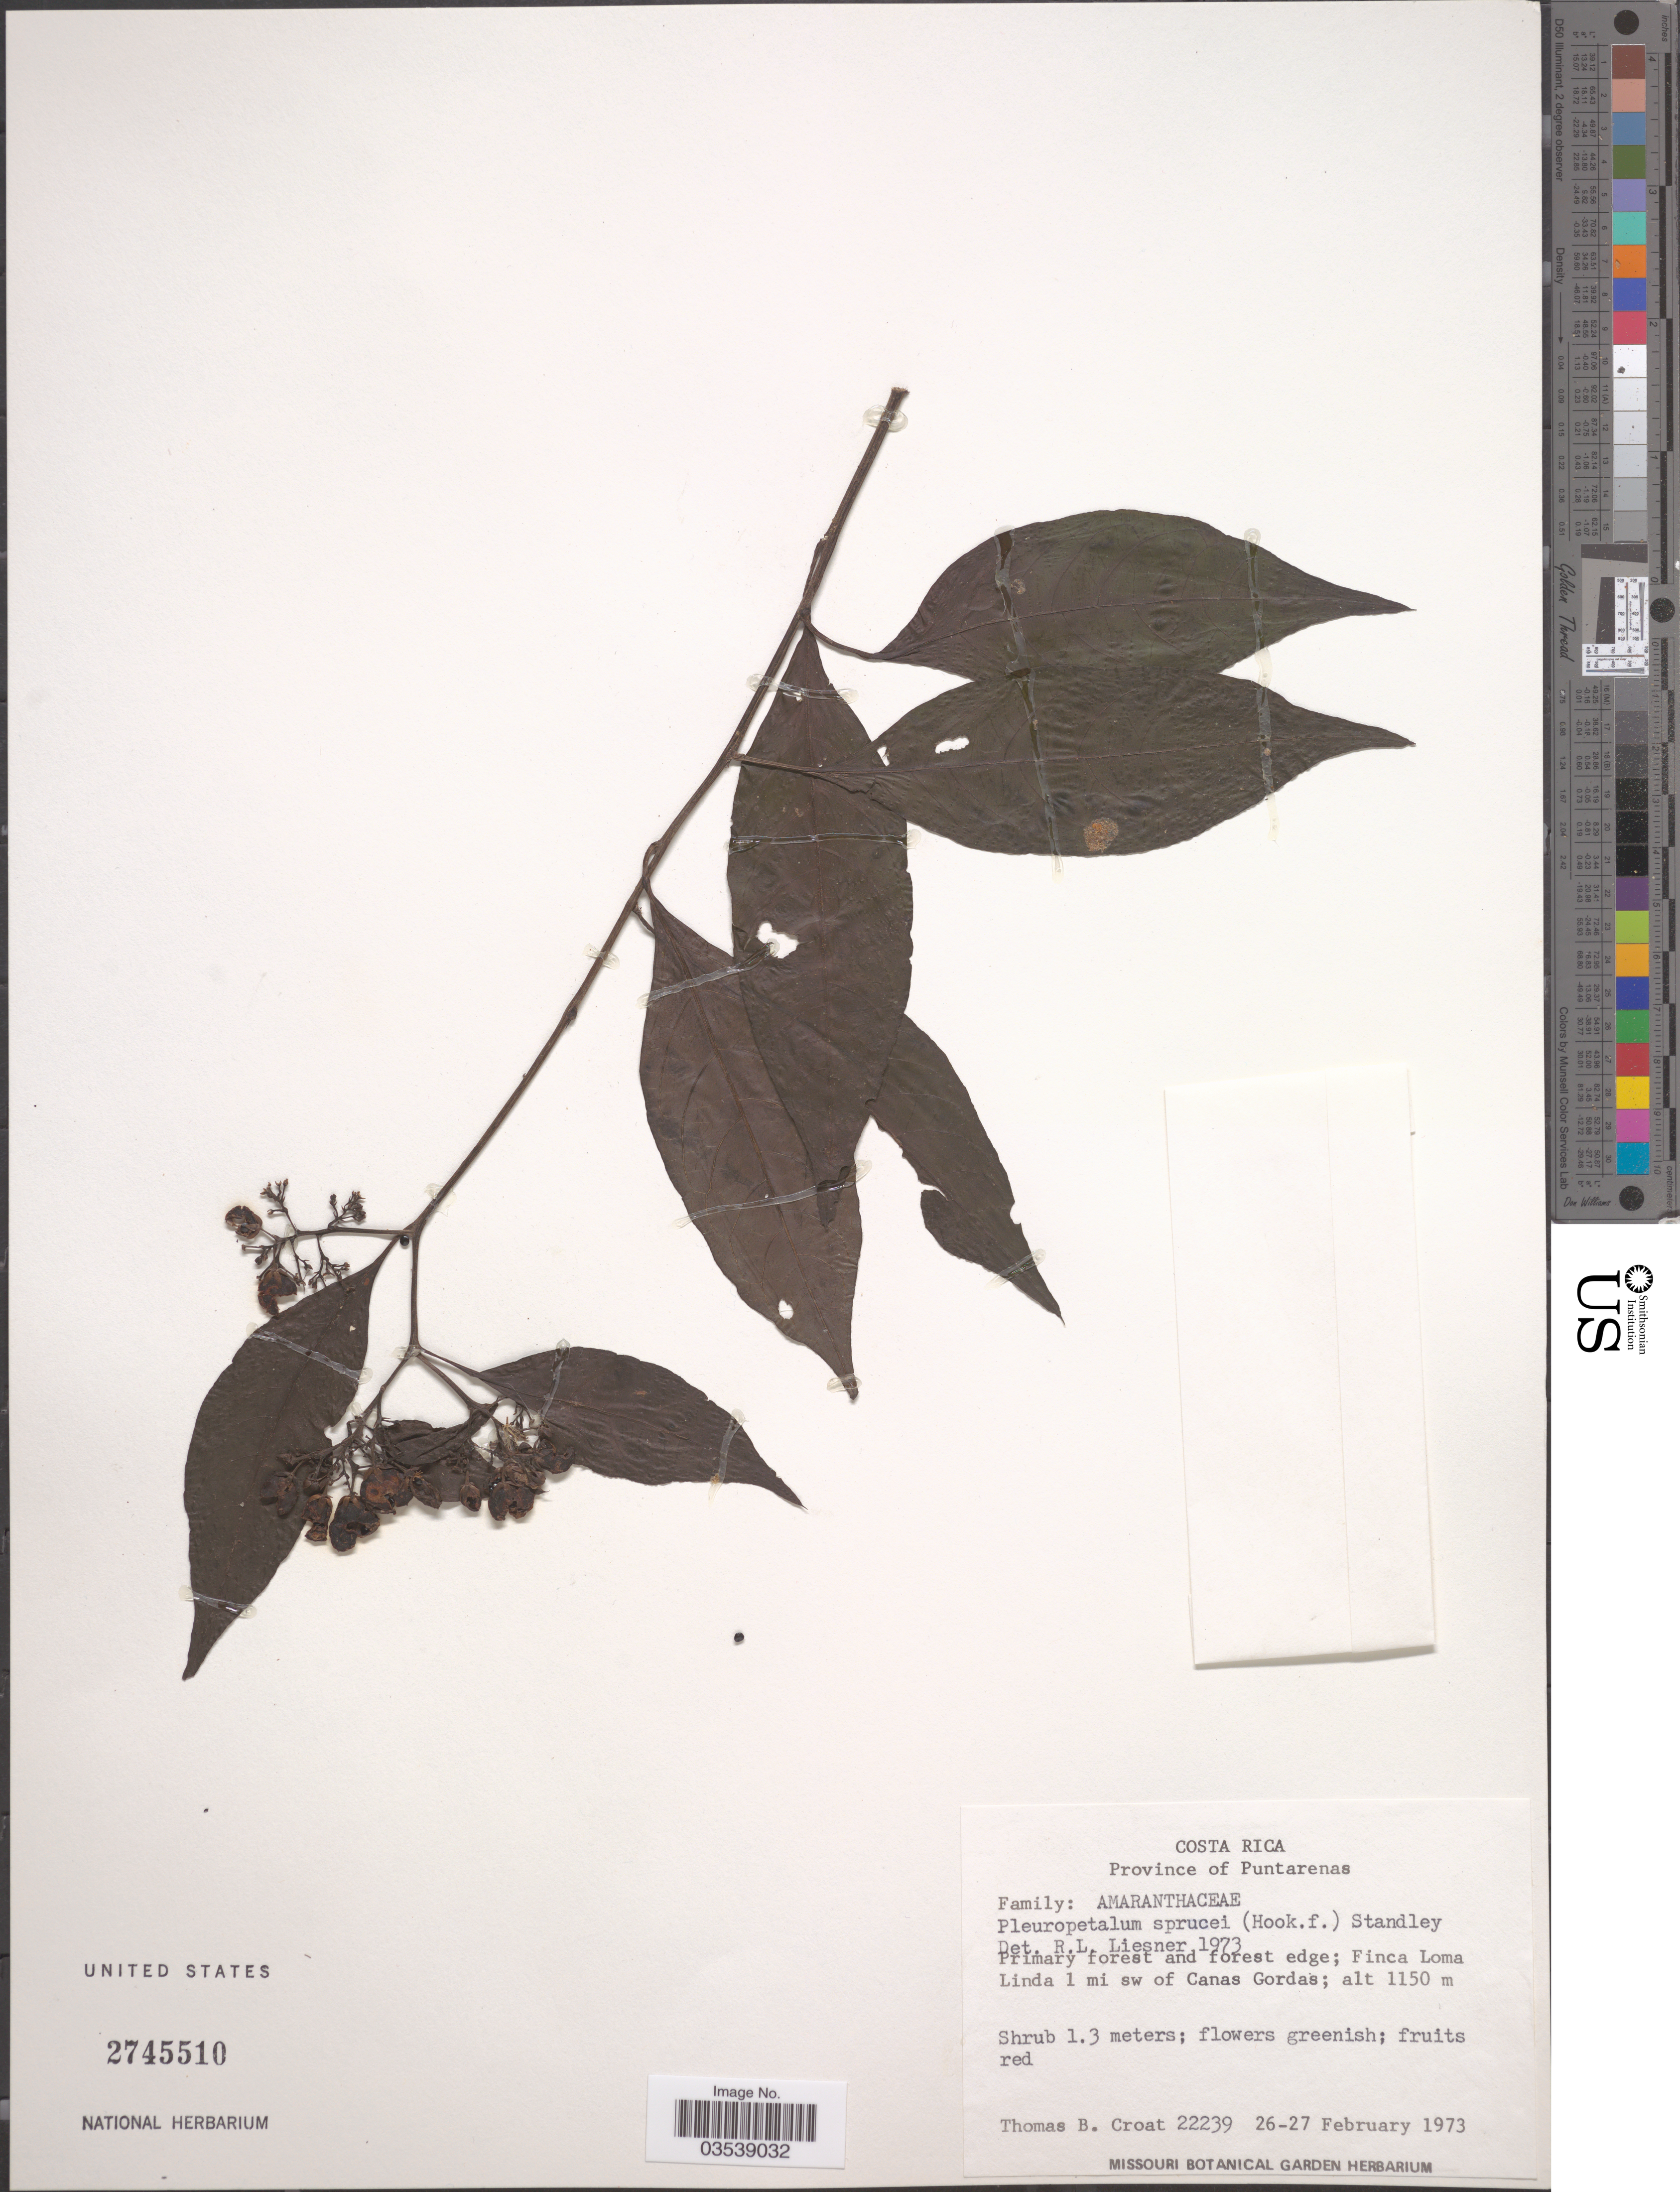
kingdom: Plantae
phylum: Tracheophyta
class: Magnoliopsida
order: Caryophyllales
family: Amaranthaceae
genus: Pleuropetalum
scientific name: Pleuropetalum sprucei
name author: (Hook. f.) Standl.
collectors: T. B. Croat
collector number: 22239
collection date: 1973-02-26/1973-02-27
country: Costa Rica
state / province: Puntarenas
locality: Finca Loma Linda 1 mi sw of Canas Gordas.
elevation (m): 1150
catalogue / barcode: US 2745510